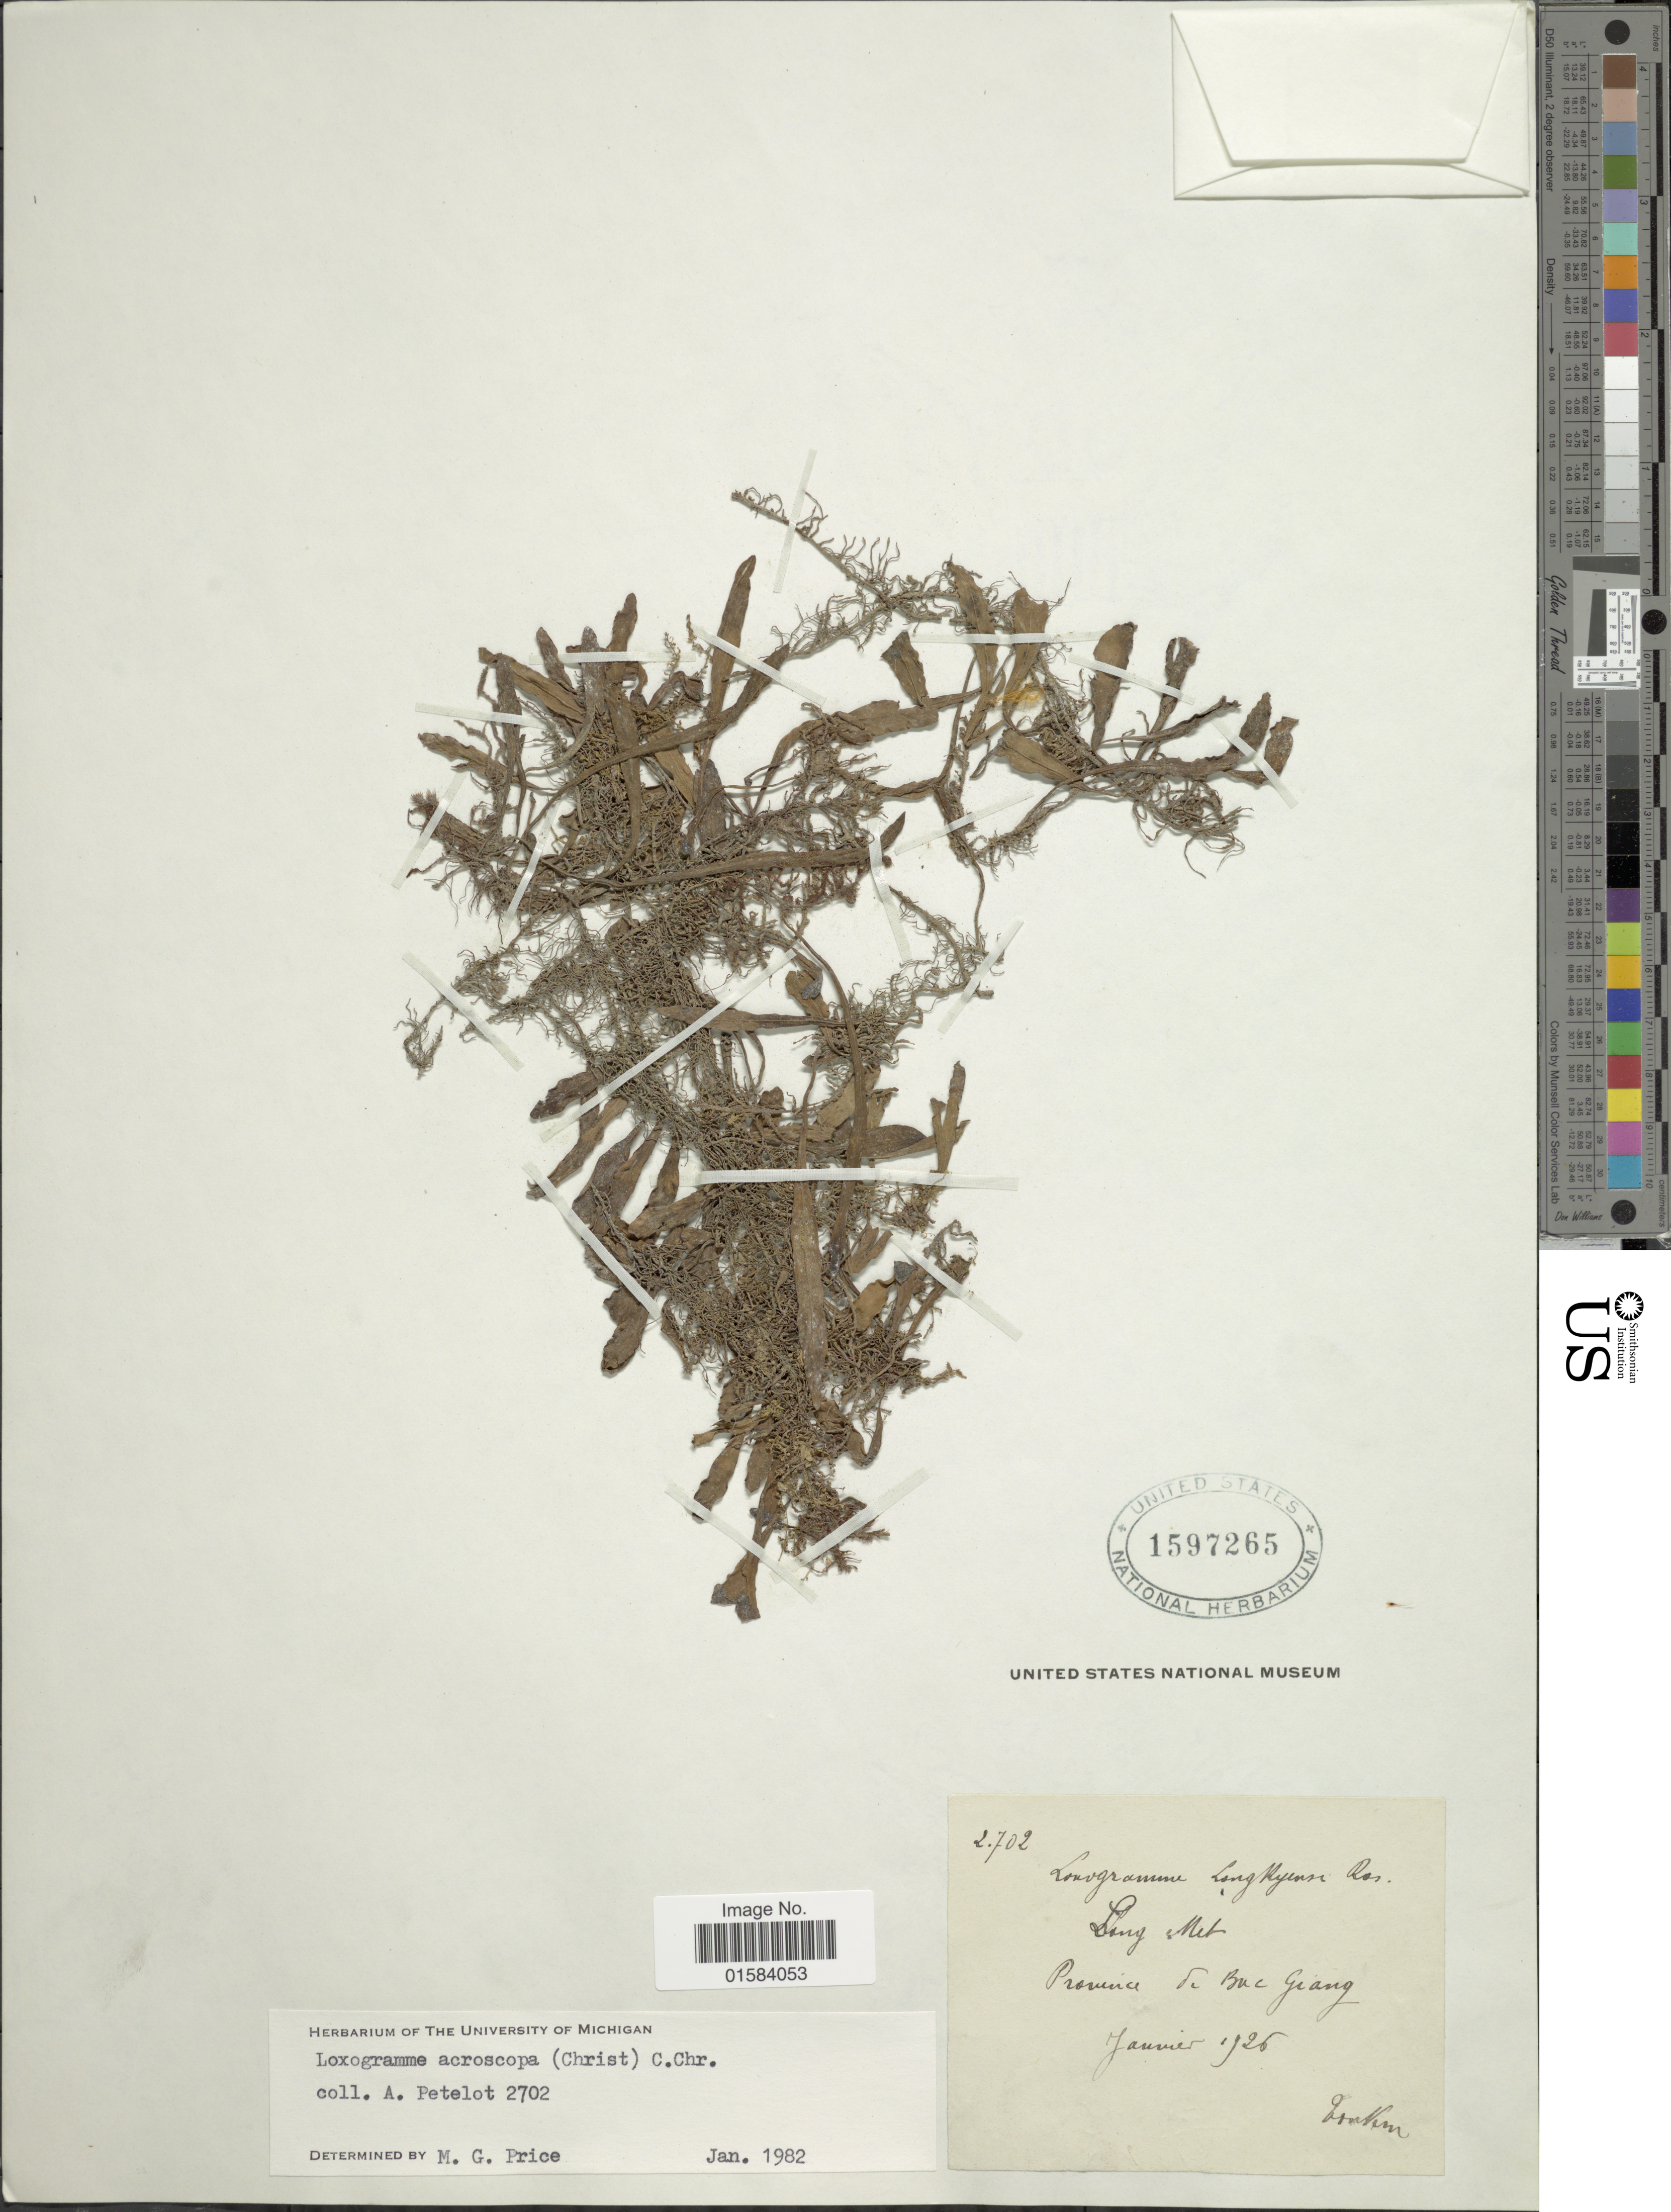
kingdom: Plantae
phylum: Tracheophyta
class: Polypodiopsida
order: Polypodiales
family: Polypodiaceae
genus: Loxogramme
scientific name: Loxogramme acroscopa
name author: (Christ) C. Chr.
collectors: A. Petelot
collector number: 2702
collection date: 1926-01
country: Vietnam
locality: Tonkin. Lang Mt, provincia de Bue Giang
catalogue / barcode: US 1597265